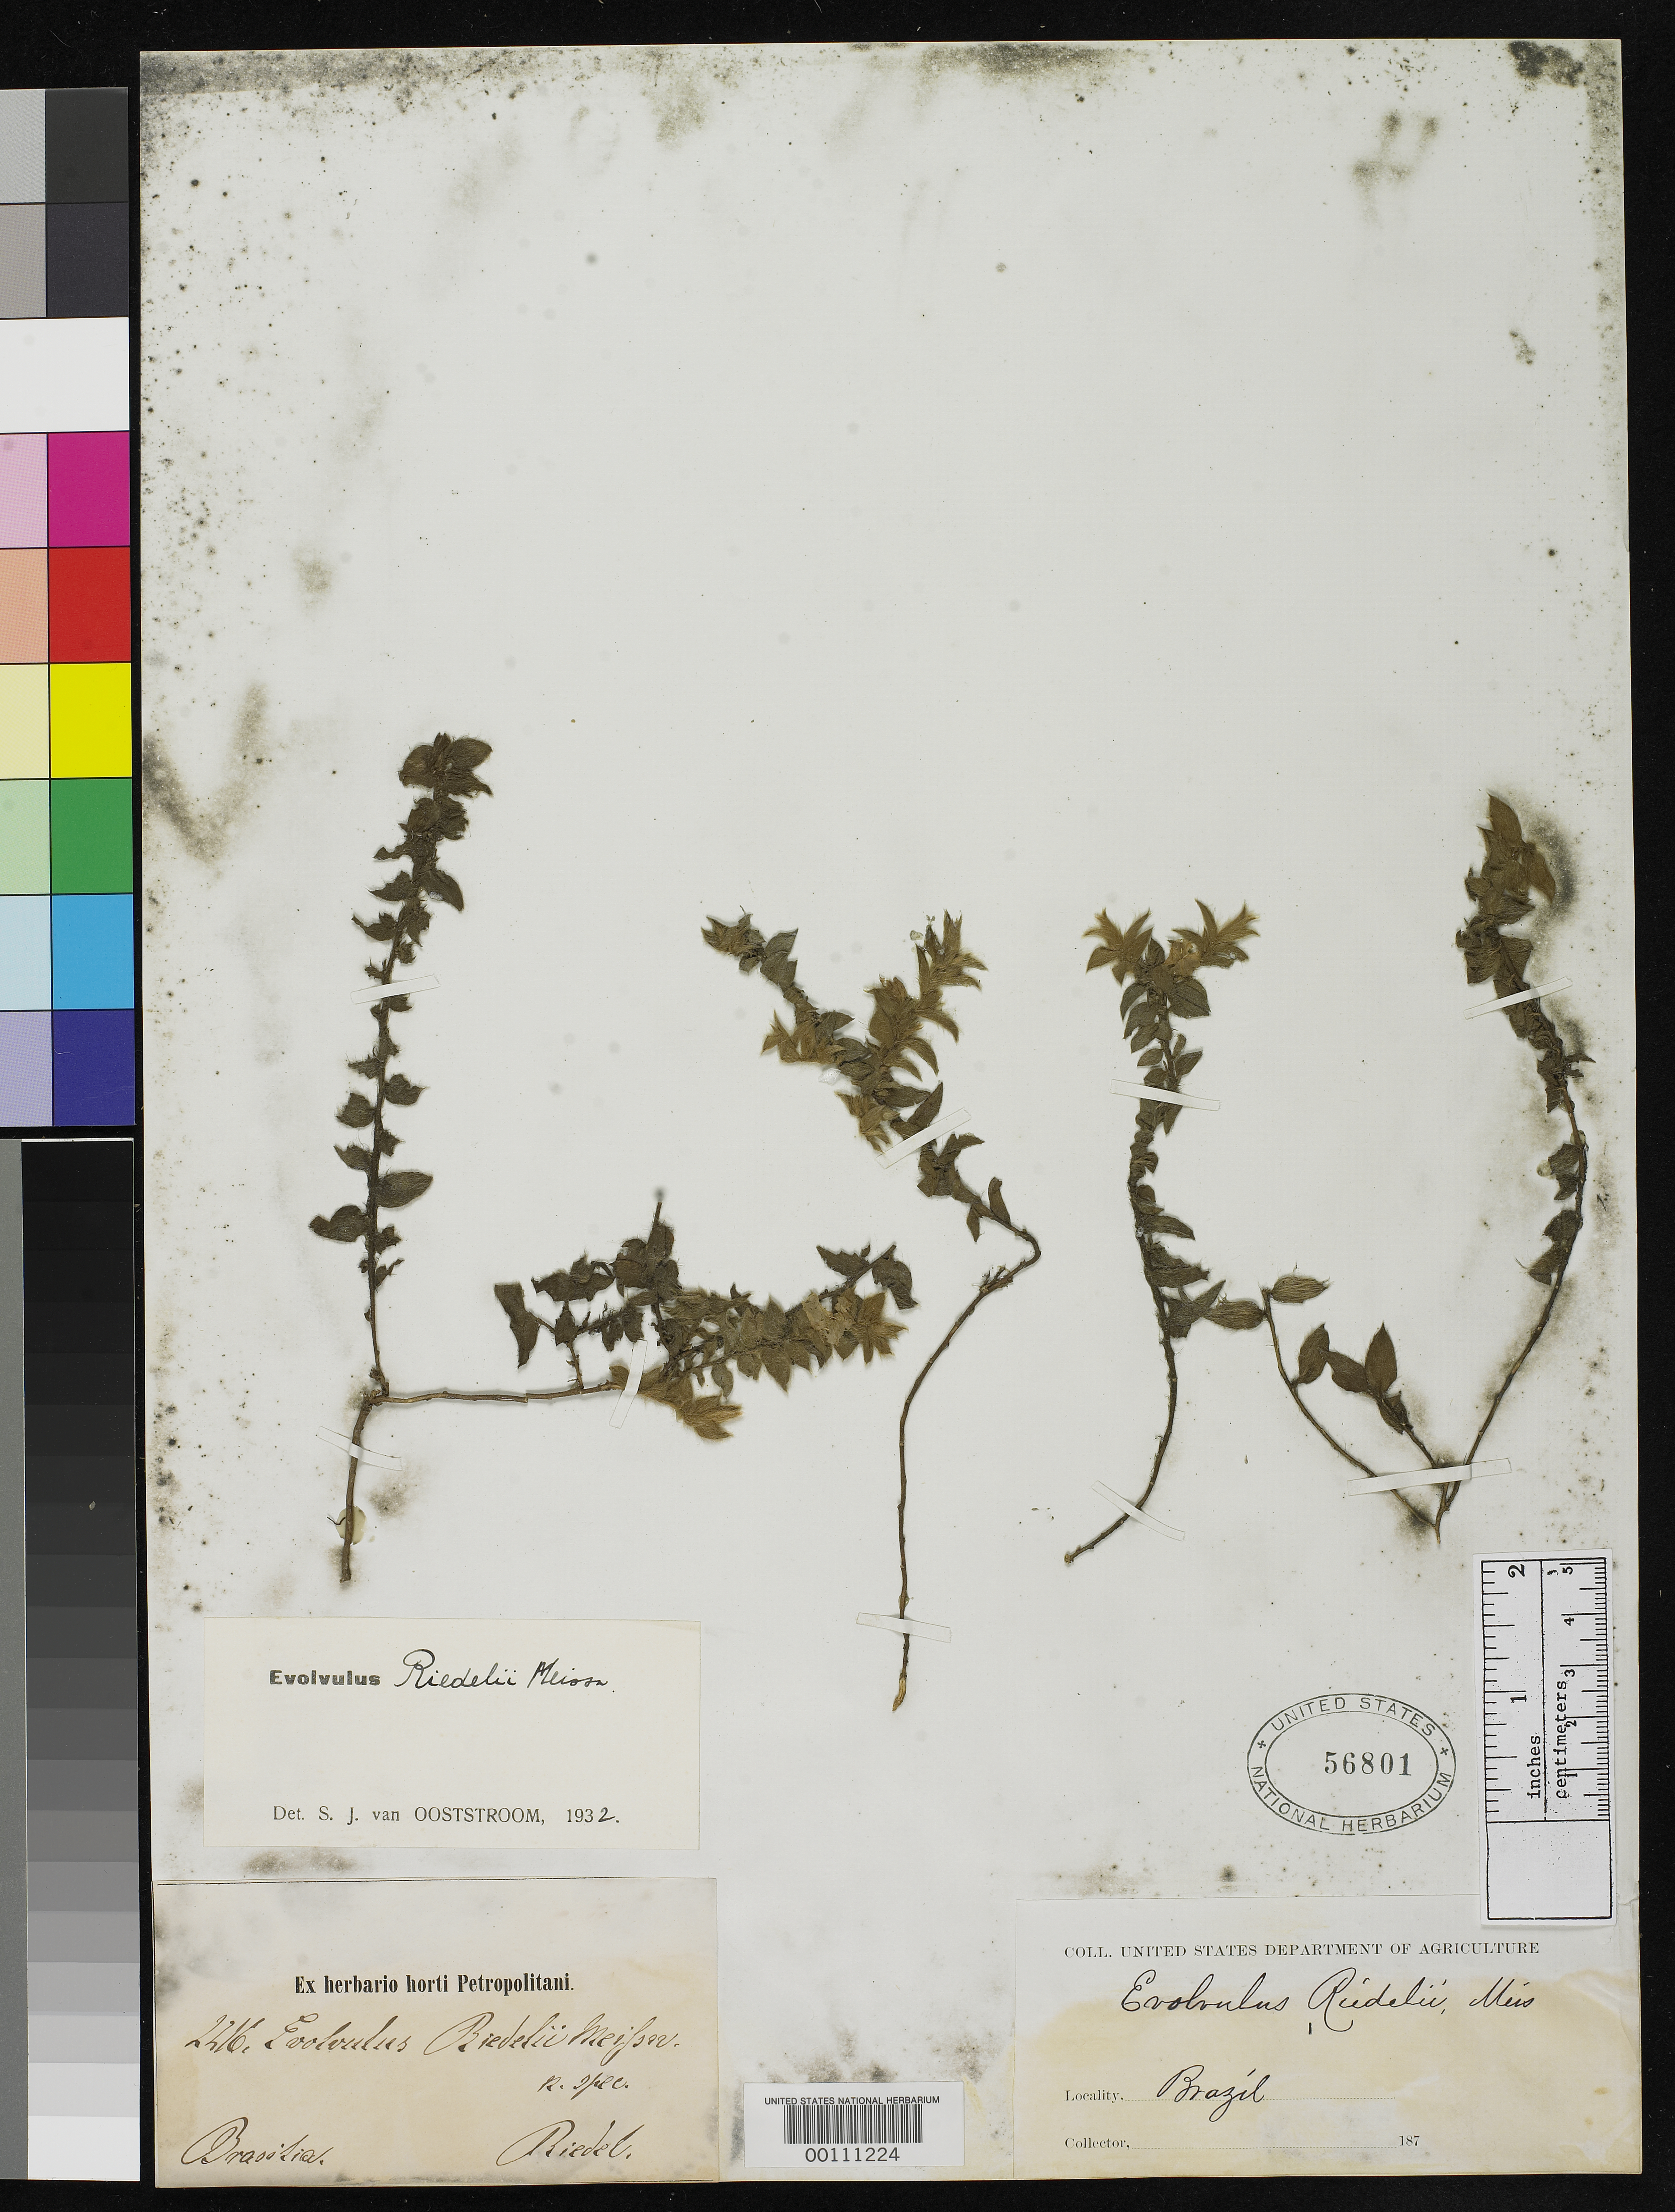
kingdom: Plantae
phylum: Tracheophyta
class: Magnoliopsida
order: Solanales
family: Convolvulaceae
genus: Evolvulus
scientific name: Evolvulus riedelii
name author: Meisn. in Mart.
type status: Type Collection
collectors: L. Riedel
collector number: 2216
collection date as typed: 187-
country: Brazil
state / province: Minas Gerais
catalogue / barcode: US 56801